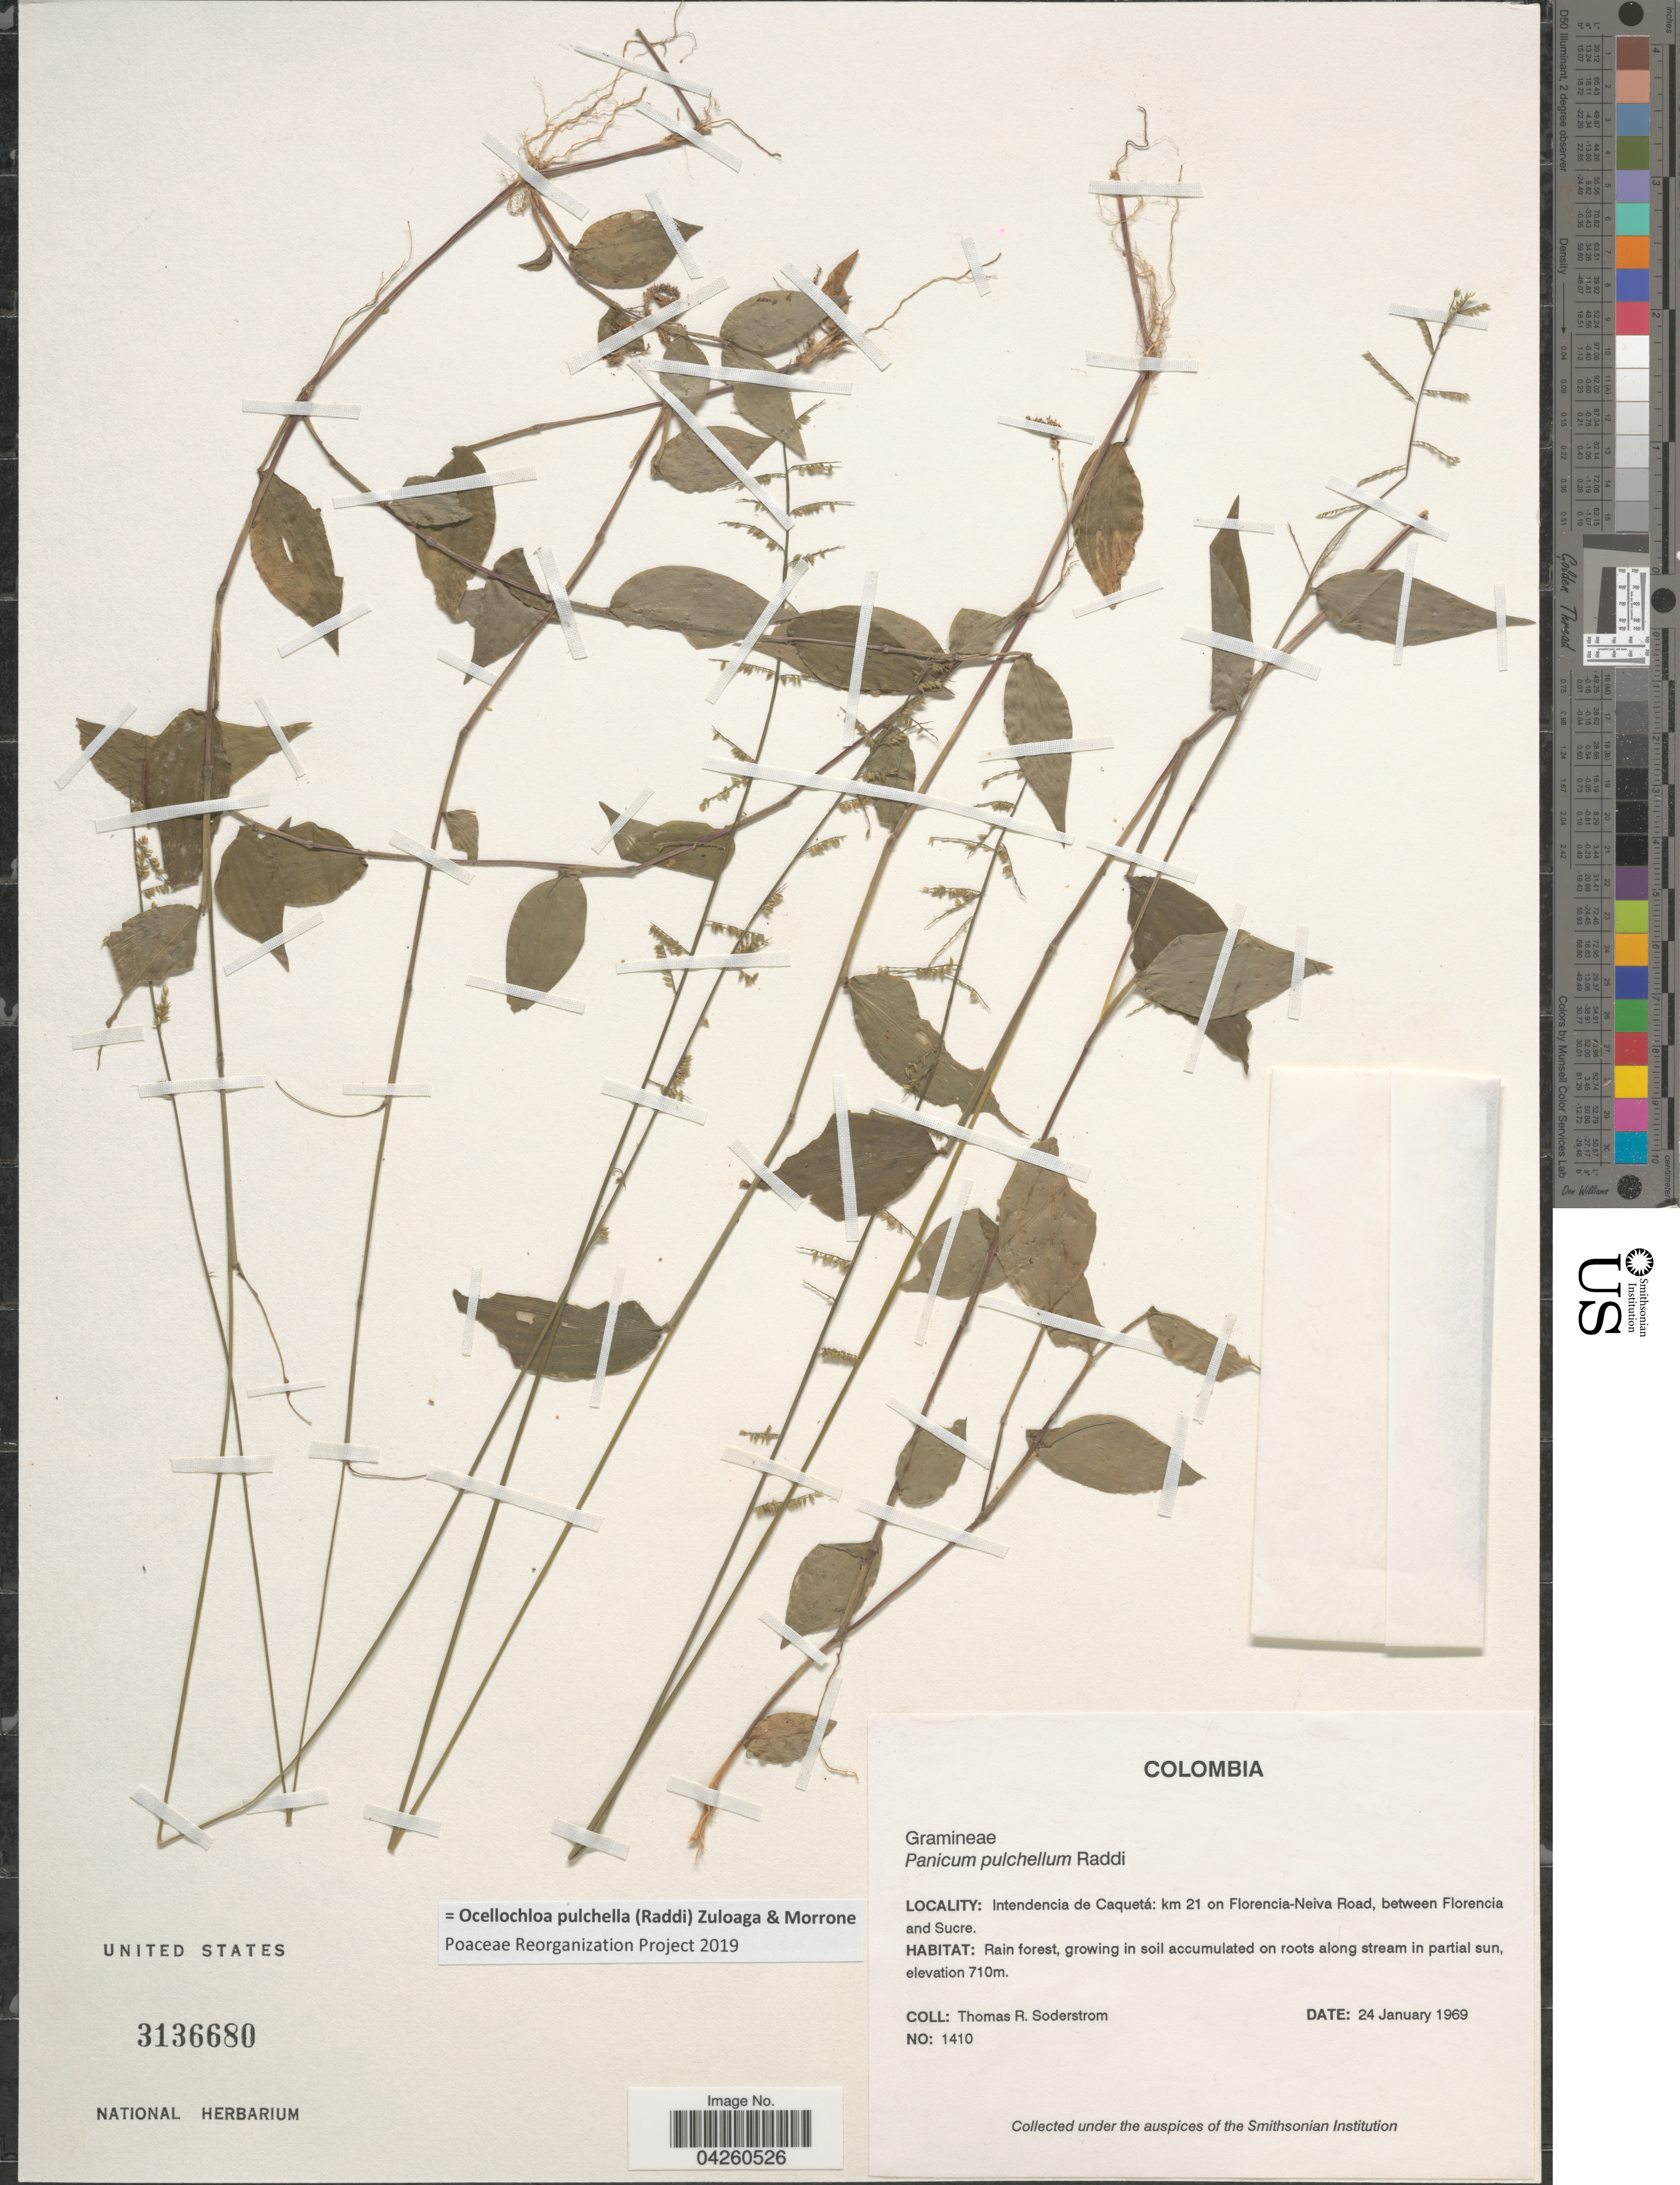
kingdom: Plantae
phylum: Tracheophyta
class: Liliopsida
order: Poales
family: Poaceae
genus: Ocellochloa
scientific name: Ocellochloa pulchella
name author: (Raddi) Zuloaga & Morrone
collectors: T. R. Soderstrom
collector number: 1410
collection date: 1969-01-24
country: Colombia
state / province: Caquetá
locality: Intendencia de Caquetá: km 21 on Florencia-Neiva Road, between Florencia and Sucre.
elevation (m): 710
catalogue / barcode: US 3136680